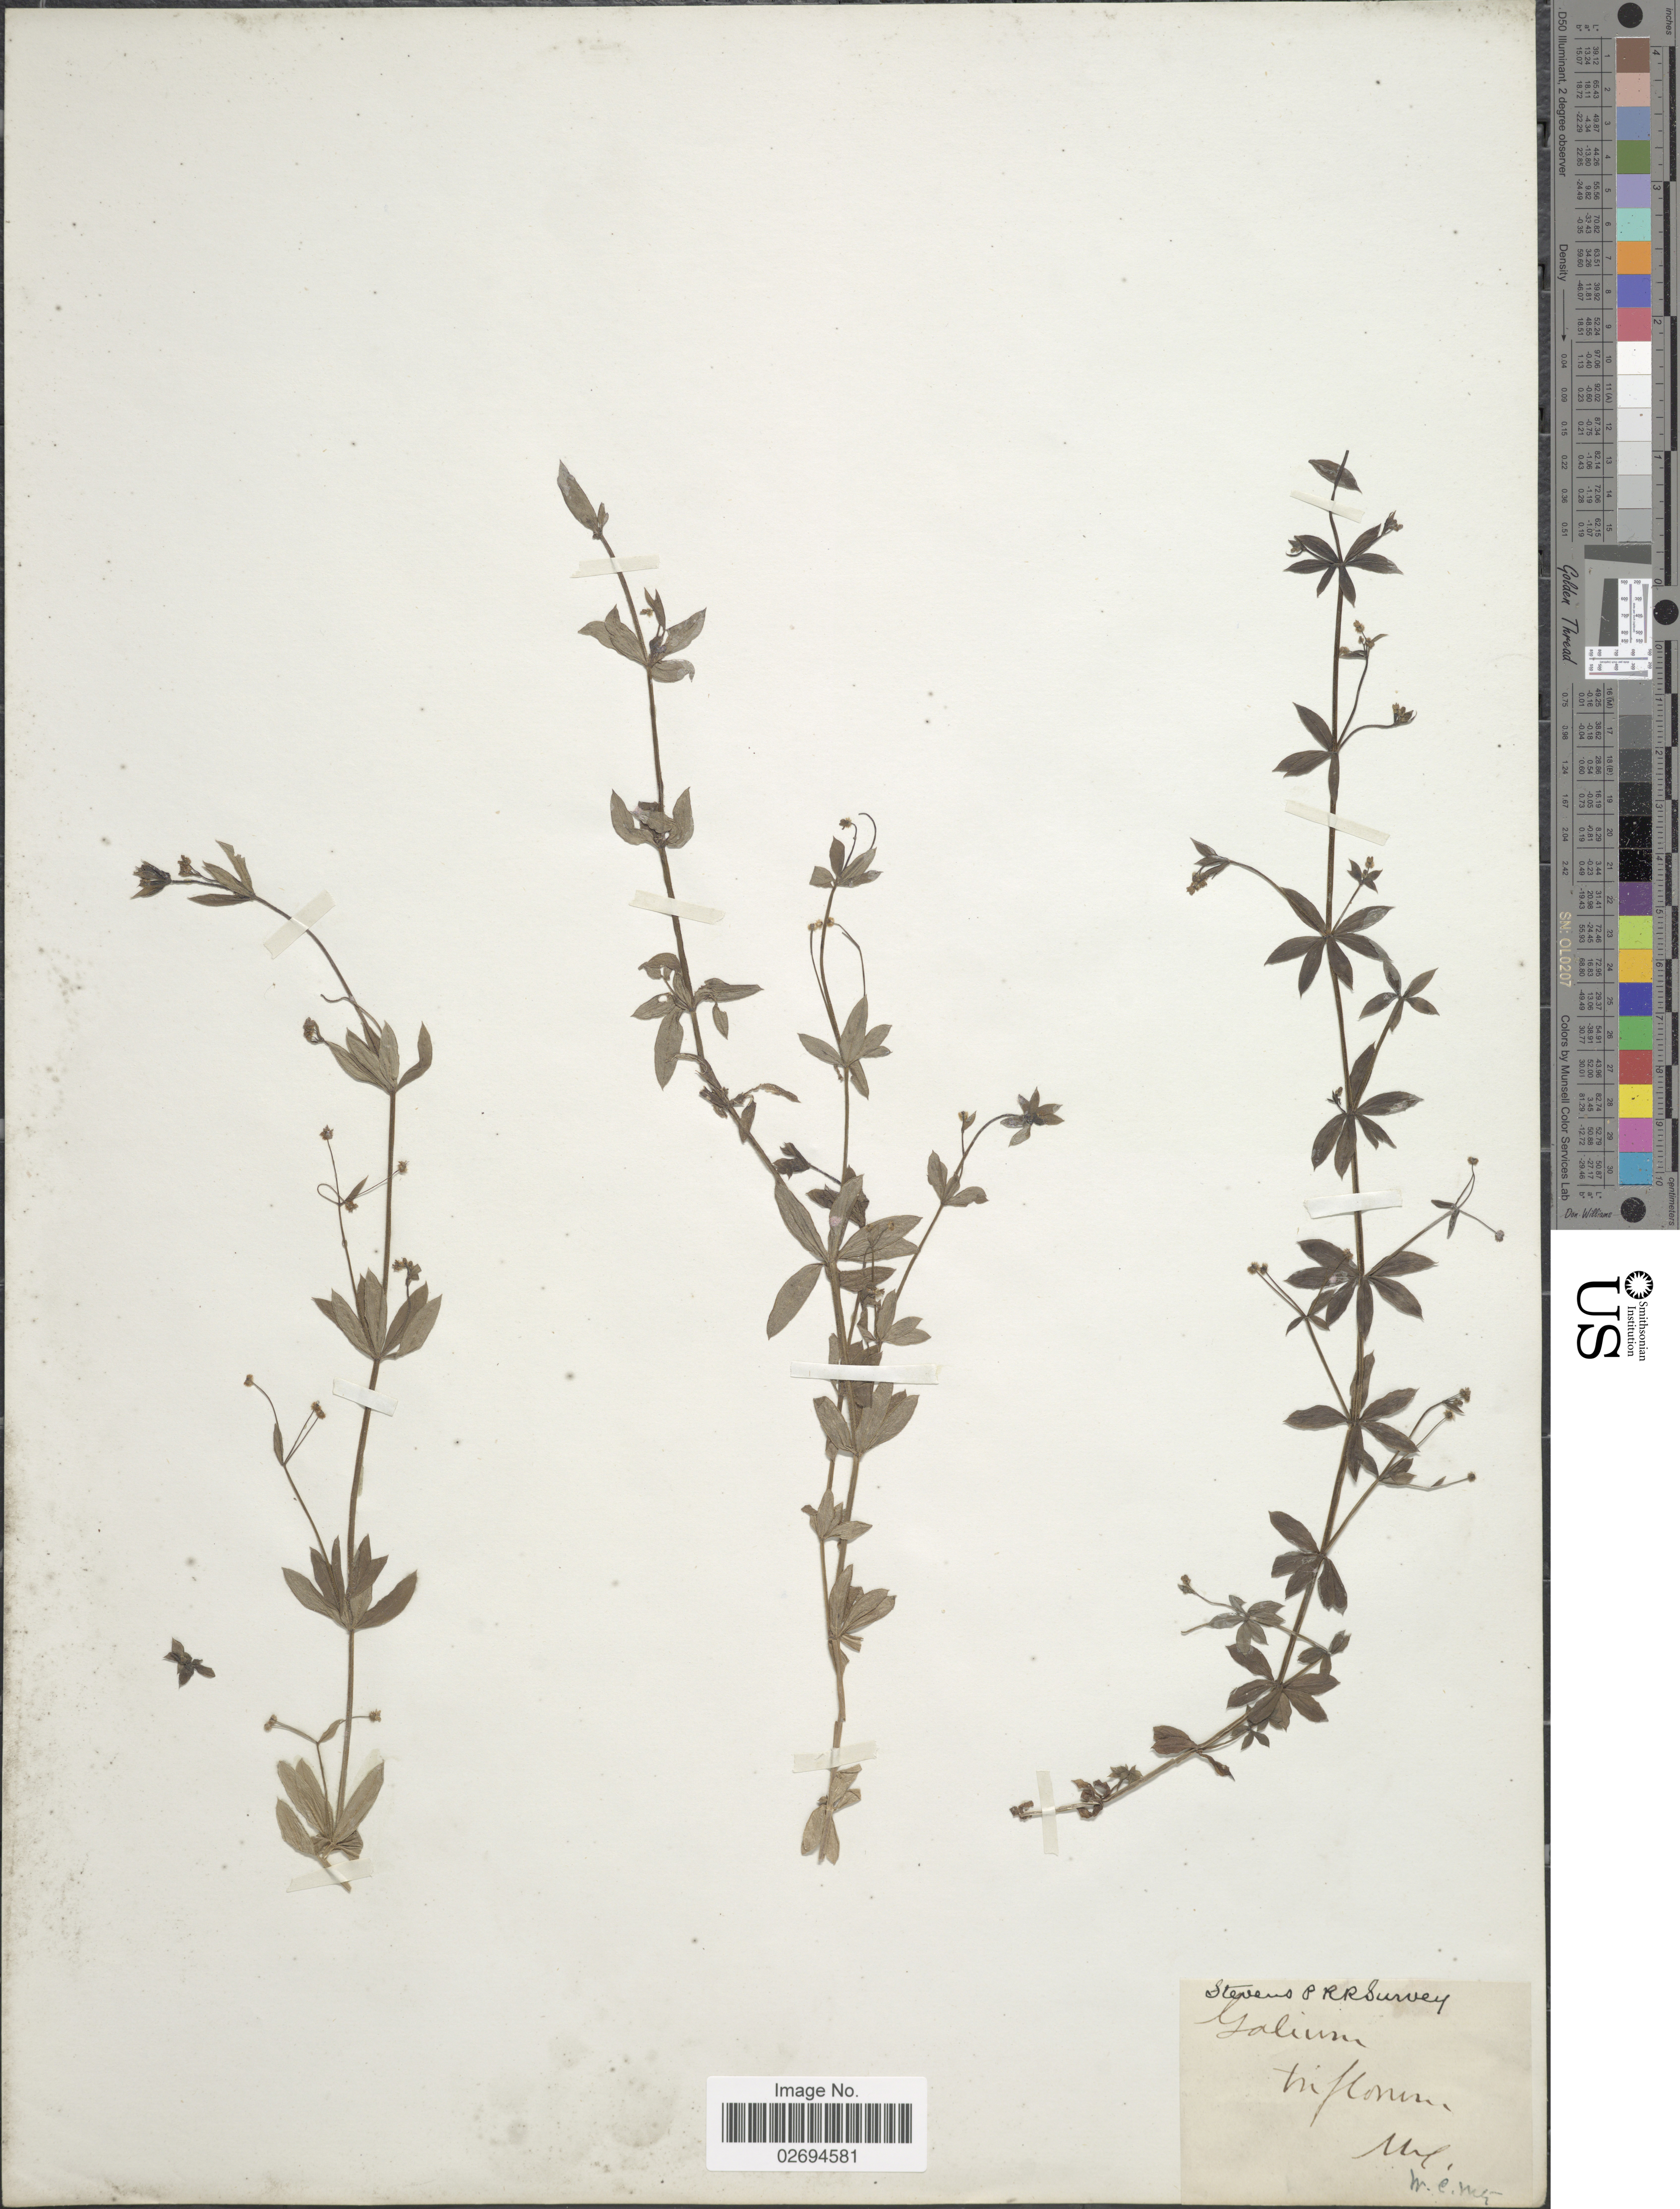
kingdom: Plantae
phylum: Tracheophyta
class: Magnoliopsida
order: Gentianales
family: Rubiaceae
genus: Galium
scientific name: Galium triflorum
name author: Michx.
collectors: Stevens Pacific Railroad Survey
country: United States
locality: W. C. Mts.